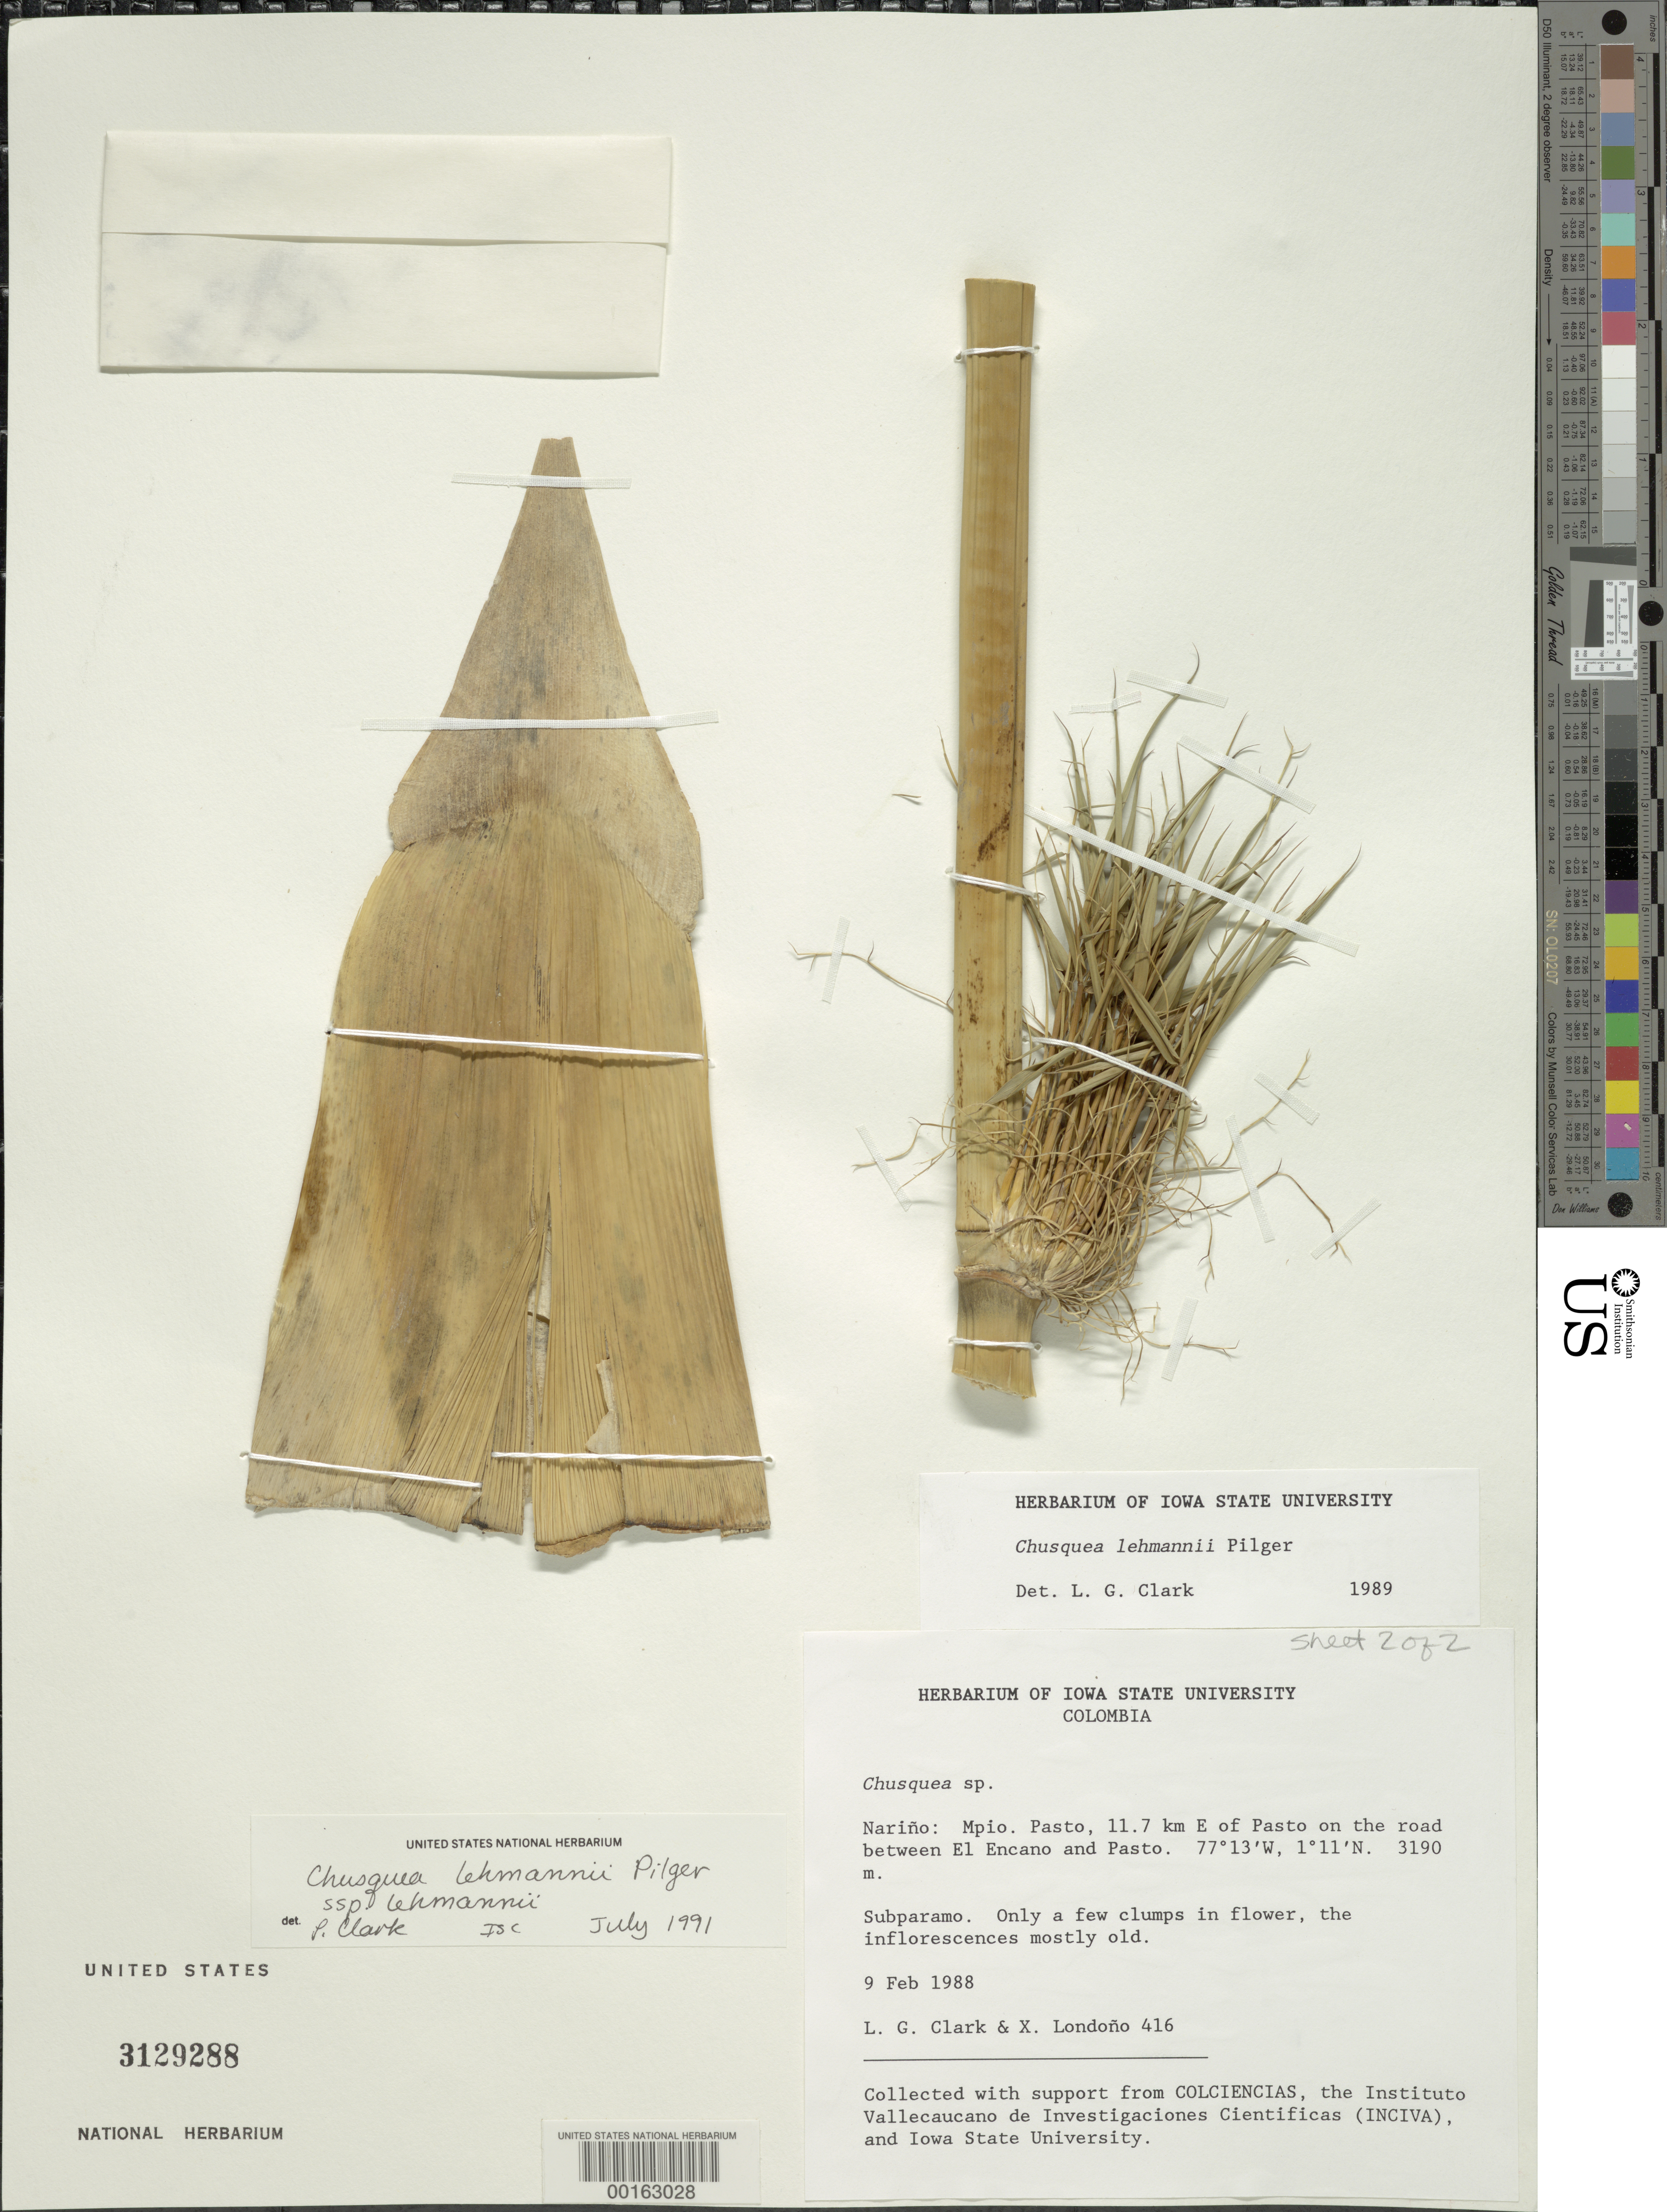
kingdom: Plantae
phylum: Tracheophyta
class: Liliopsida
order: Poales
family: Poaceae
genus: Chusquea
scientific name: Chusquea lehmannii subsp. lehmannii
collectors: L. G. Clark & X. Londoño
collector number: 416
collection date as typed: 09 Feb 1988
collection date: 1988-02-09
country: Colombia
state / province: Nariño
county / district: Pasto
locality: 11.7 km E of Pasto on the road between El Encaño and Pasto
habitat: Subparamo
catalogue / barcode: US 3129288